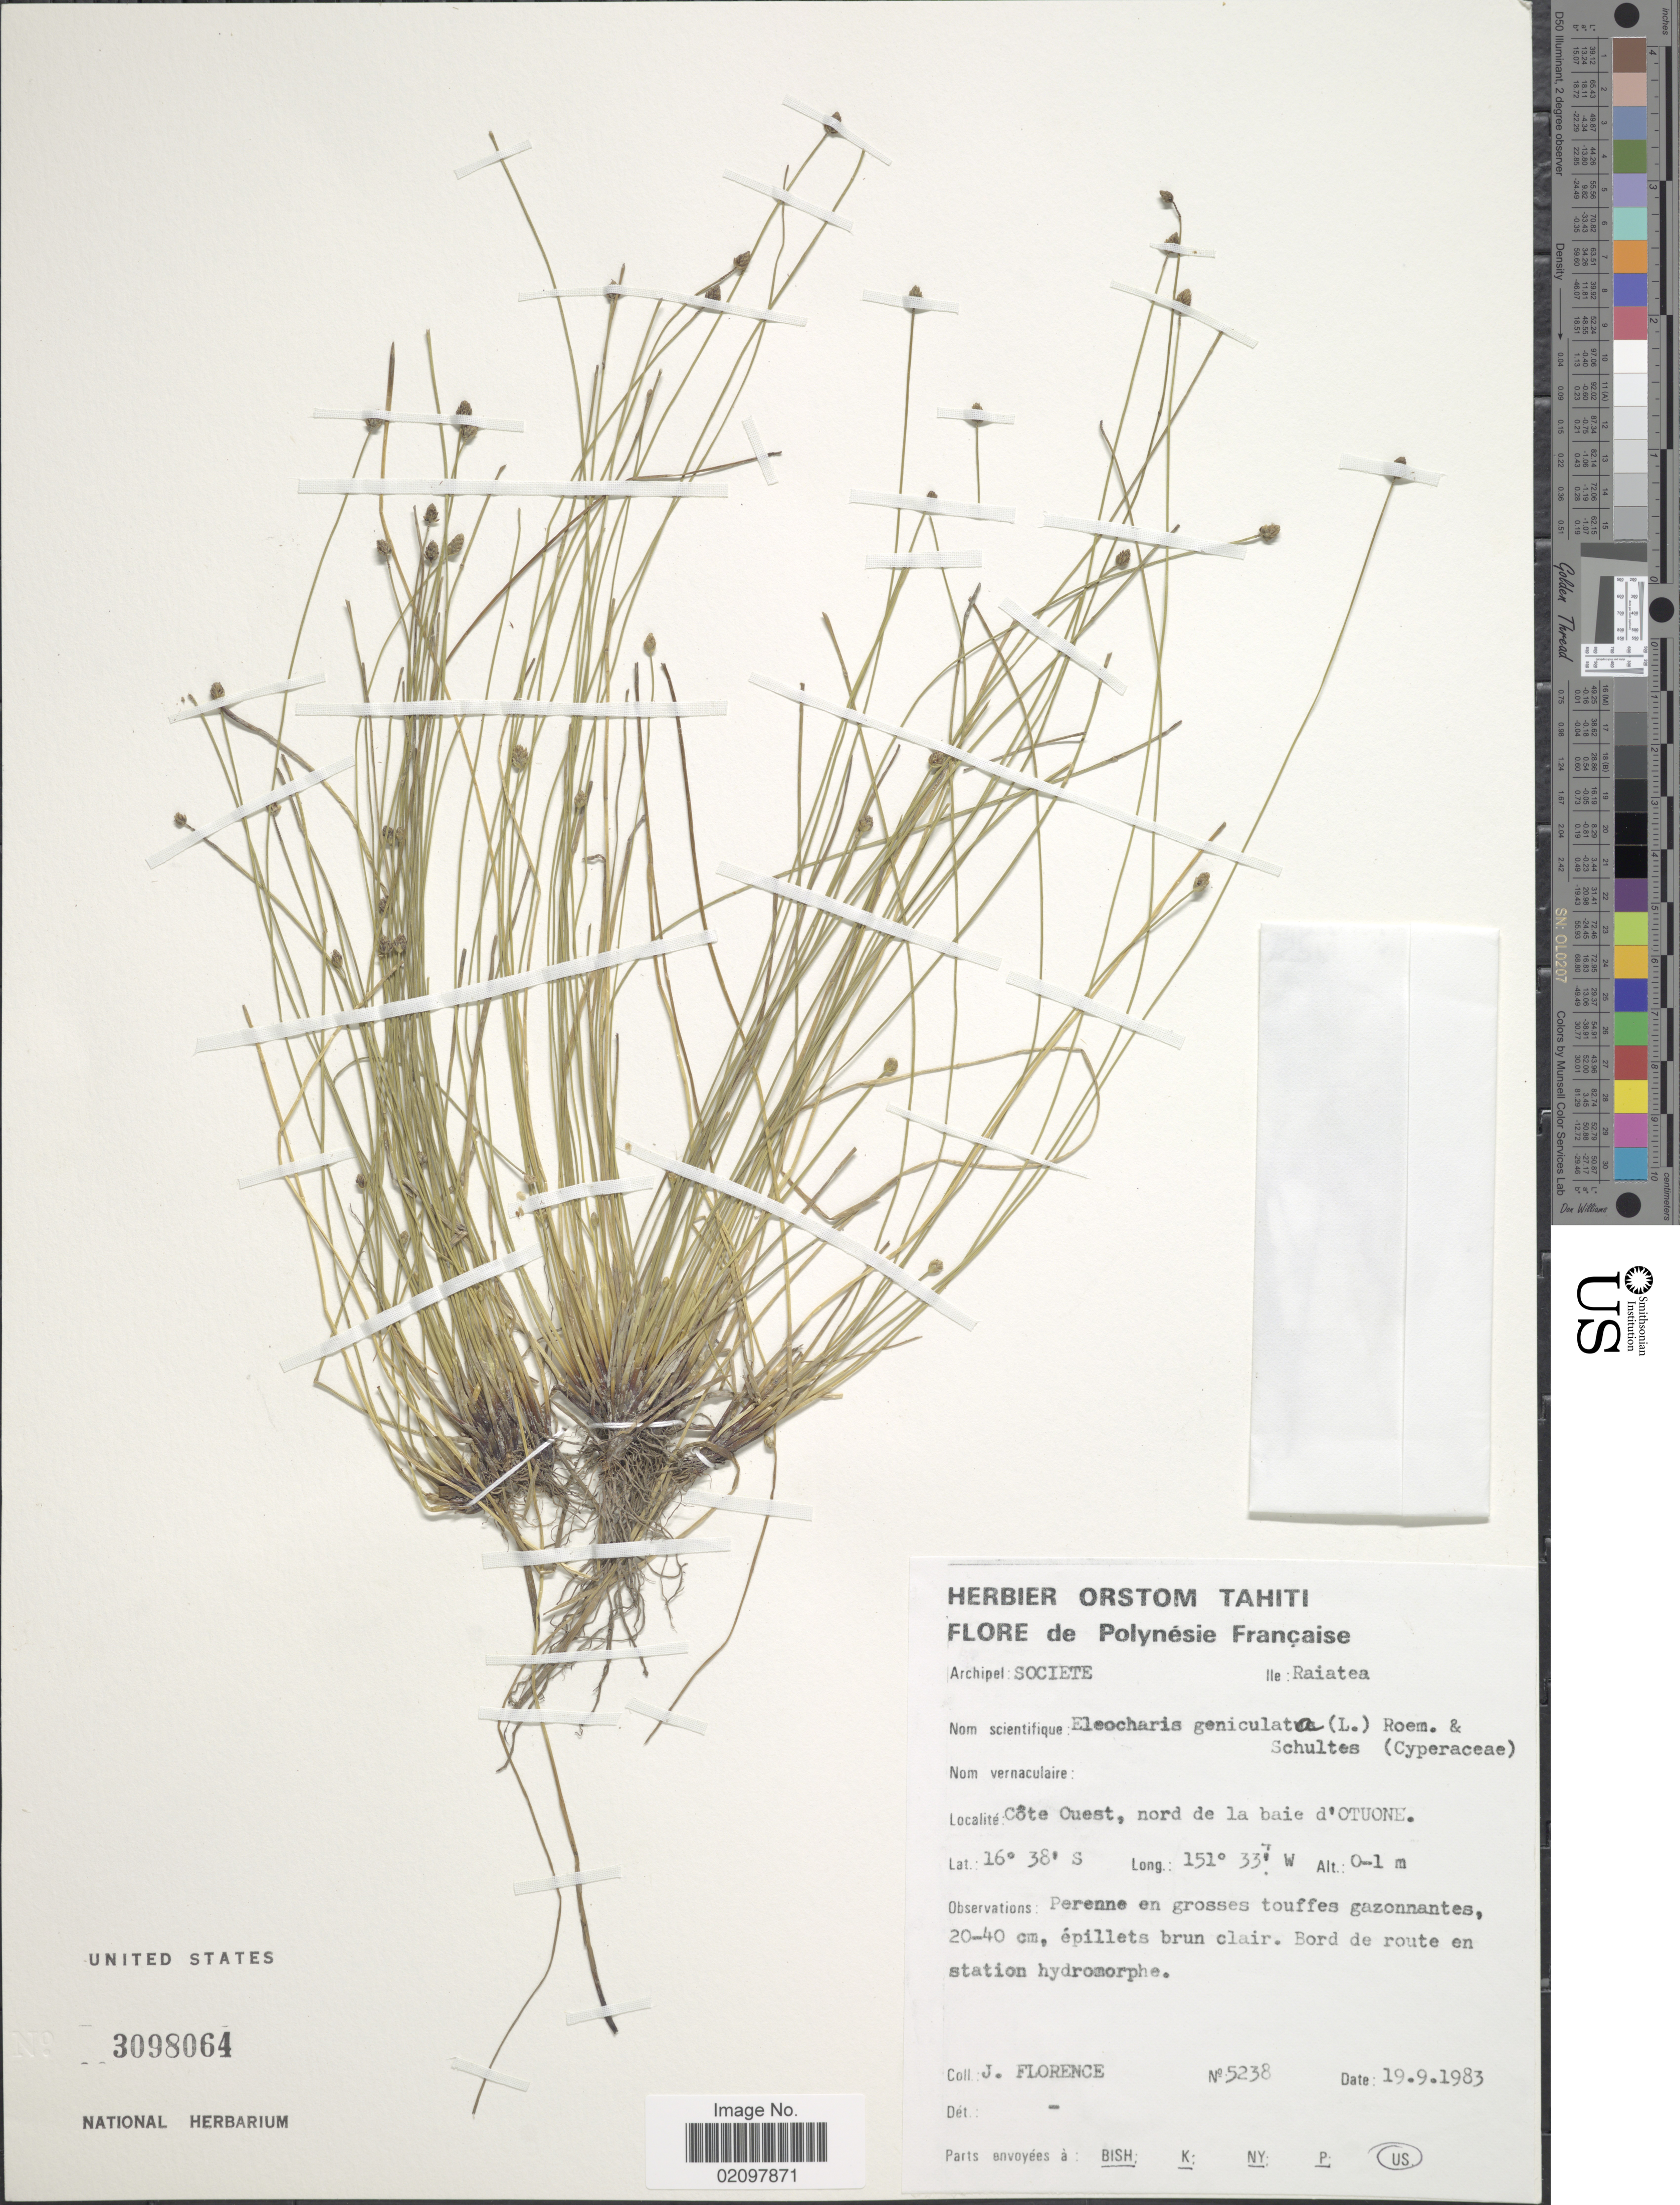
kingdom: Plantae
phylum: Tracheophyta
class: Liliopsida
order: Poales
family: Cyperaceae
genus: Eleocharis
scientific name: Eleocharis geniculata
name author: (L.) Roem. & Schult.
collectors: J. Florence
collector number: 5238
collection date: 1983-09-19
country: French Polynesia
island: Raiatea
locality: Polynesie Francaise. Archipel: Societe. Ile: raiatea. Cote Ouest, nord de la baie d'Otuone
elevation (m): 0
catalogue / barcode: US 3098064